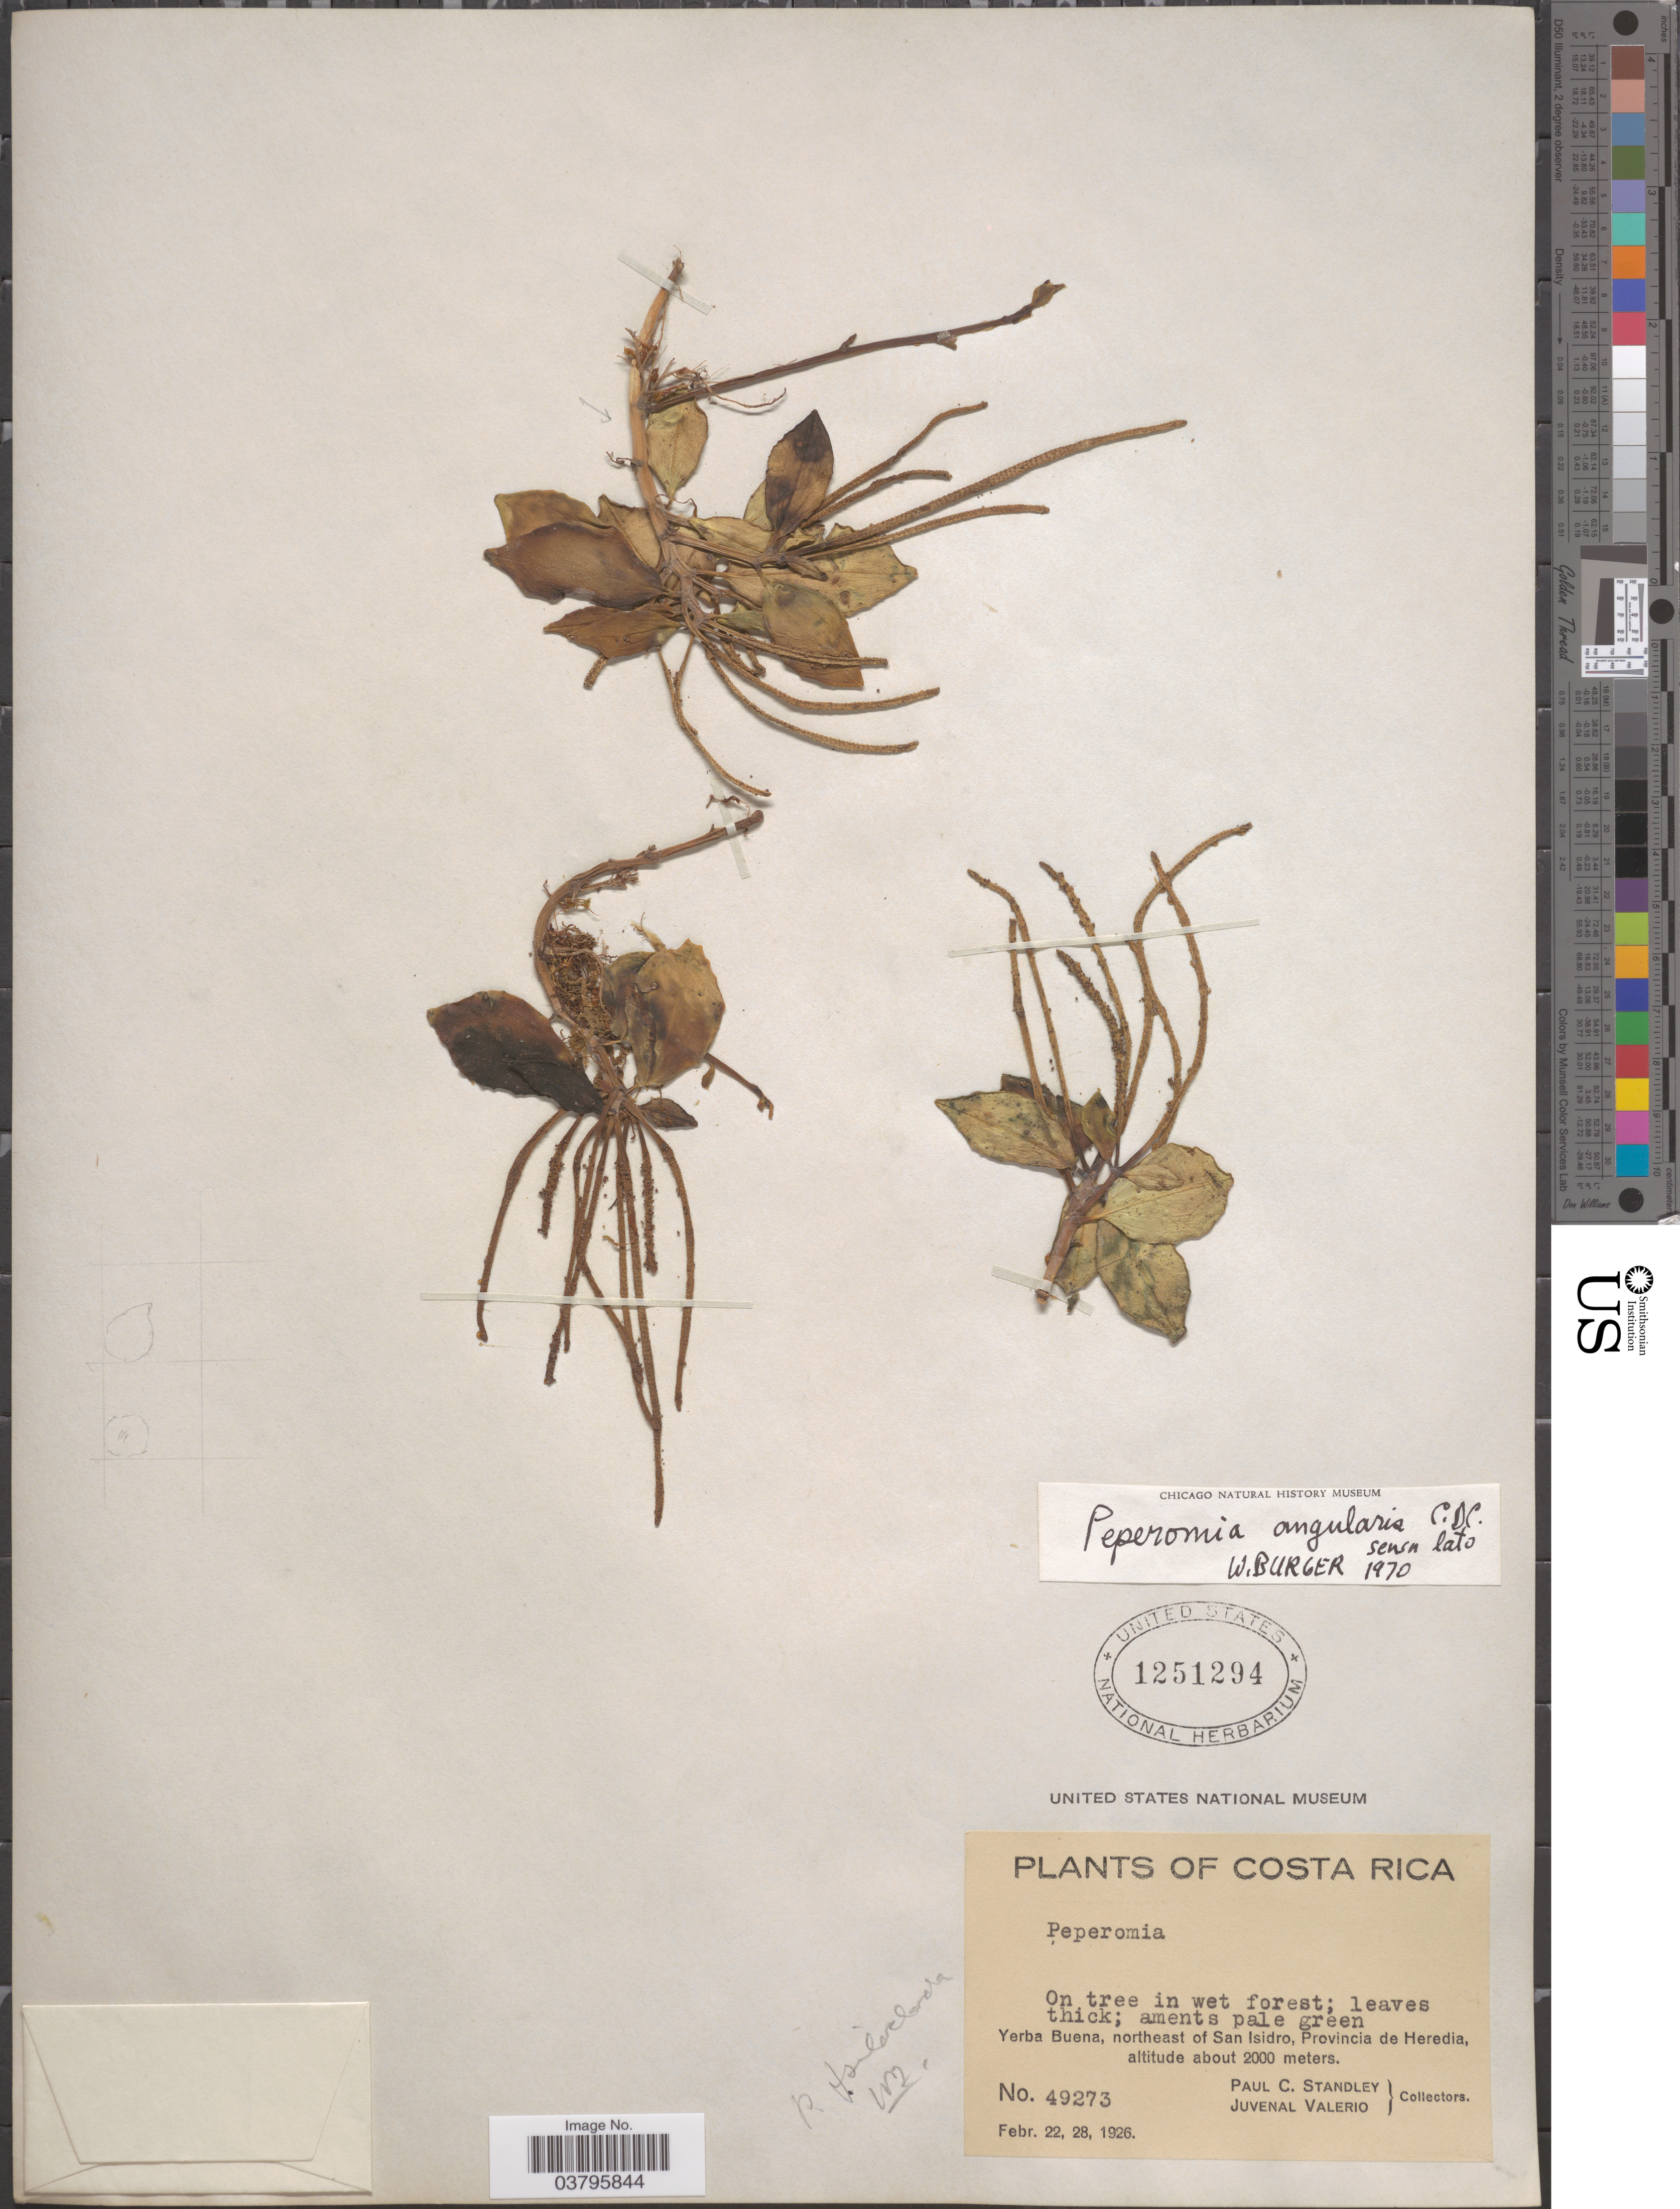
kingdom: Plantae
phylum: Tracheophyta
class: Magnoliopsida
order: Piperales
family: Piperaceae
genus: Peperomia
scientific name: Peperomia san-joseana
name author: C. DC.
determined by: Jiménez, José Estaban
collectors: P. C. Standley & J. Valerio R.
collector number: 49273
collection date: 1926-02-22/1926-02-28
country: Costa Rica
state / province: Heredia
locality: Yerba Buena, northeast of San Isidro.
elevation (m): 2000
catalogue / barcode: US 1251294